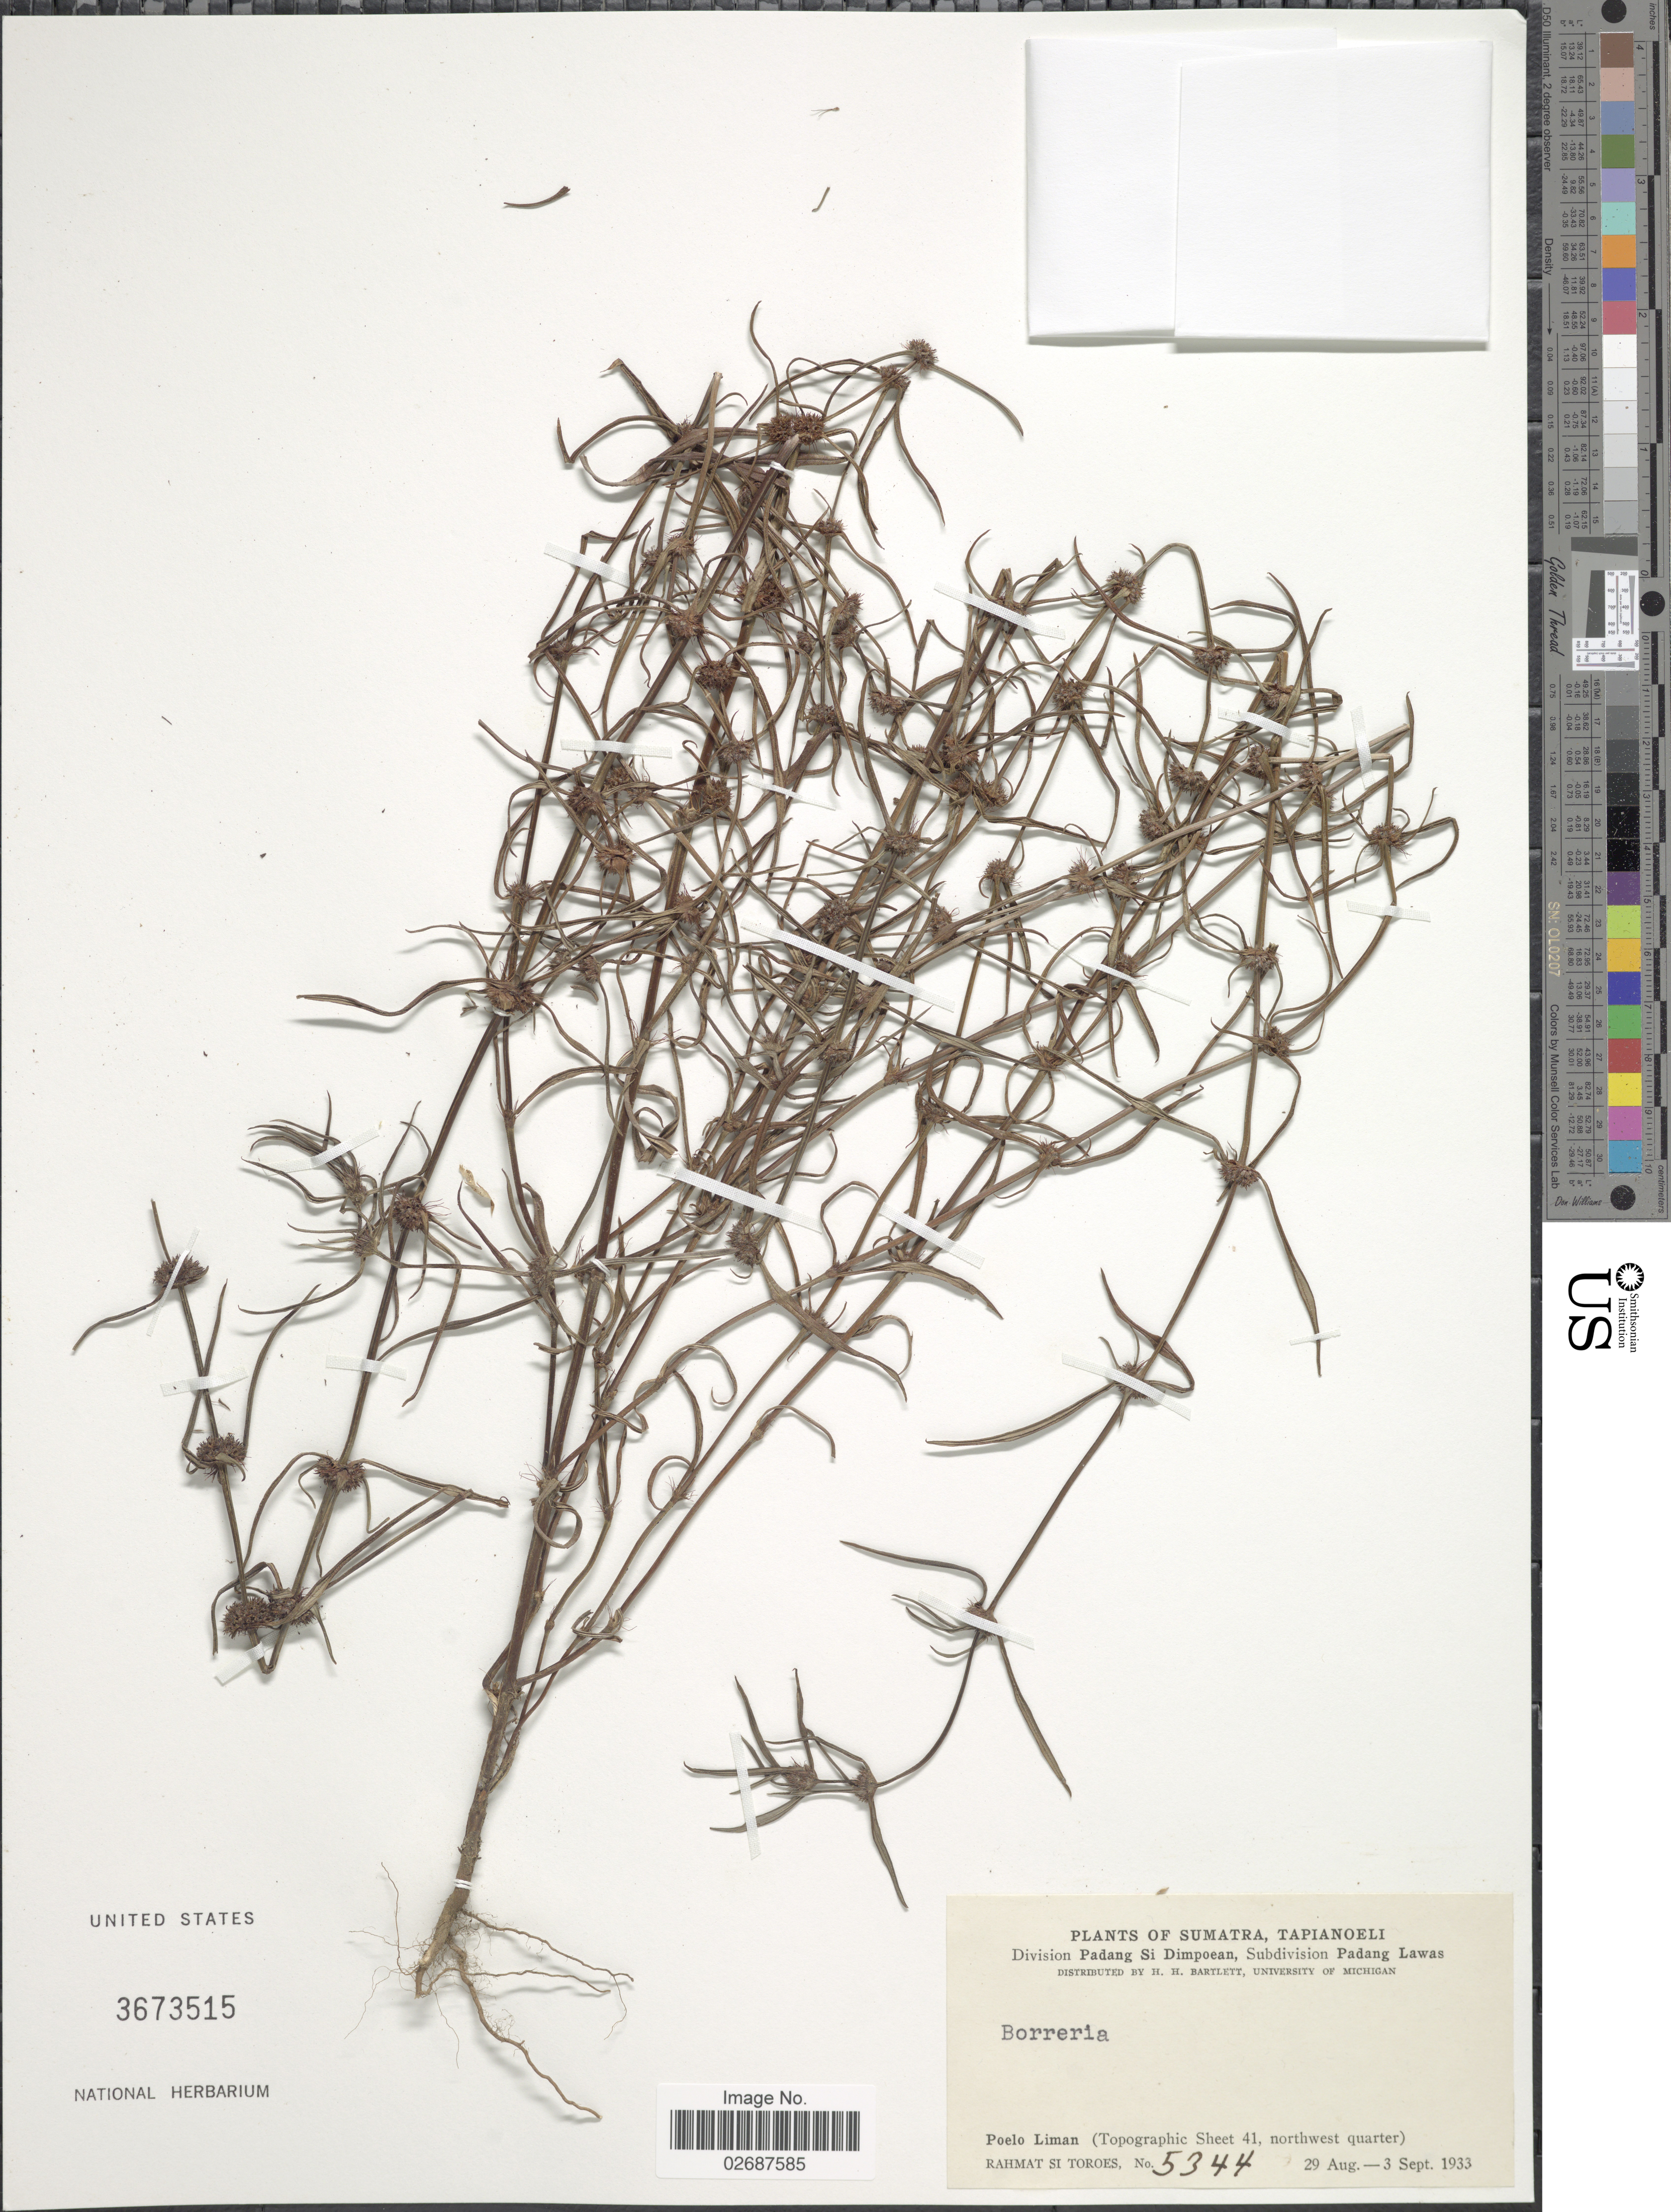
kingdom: Plantae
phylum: Tracheophyta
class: Magnoliopsida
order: Gentianales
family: Rubiaceae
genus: Borreria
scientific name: Borreria sp.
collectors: Rahmat Si Boeea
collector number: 5344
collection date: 1933-08-29/1933-09-03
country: Indonesia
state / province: Sumatra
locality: Tapianoeli, Division Padang Si Dimpoean, Subdivision Padang Lawas, Poelo Liman (Topographic Sheet 41, northwest quarter).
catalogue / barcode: US 3673515